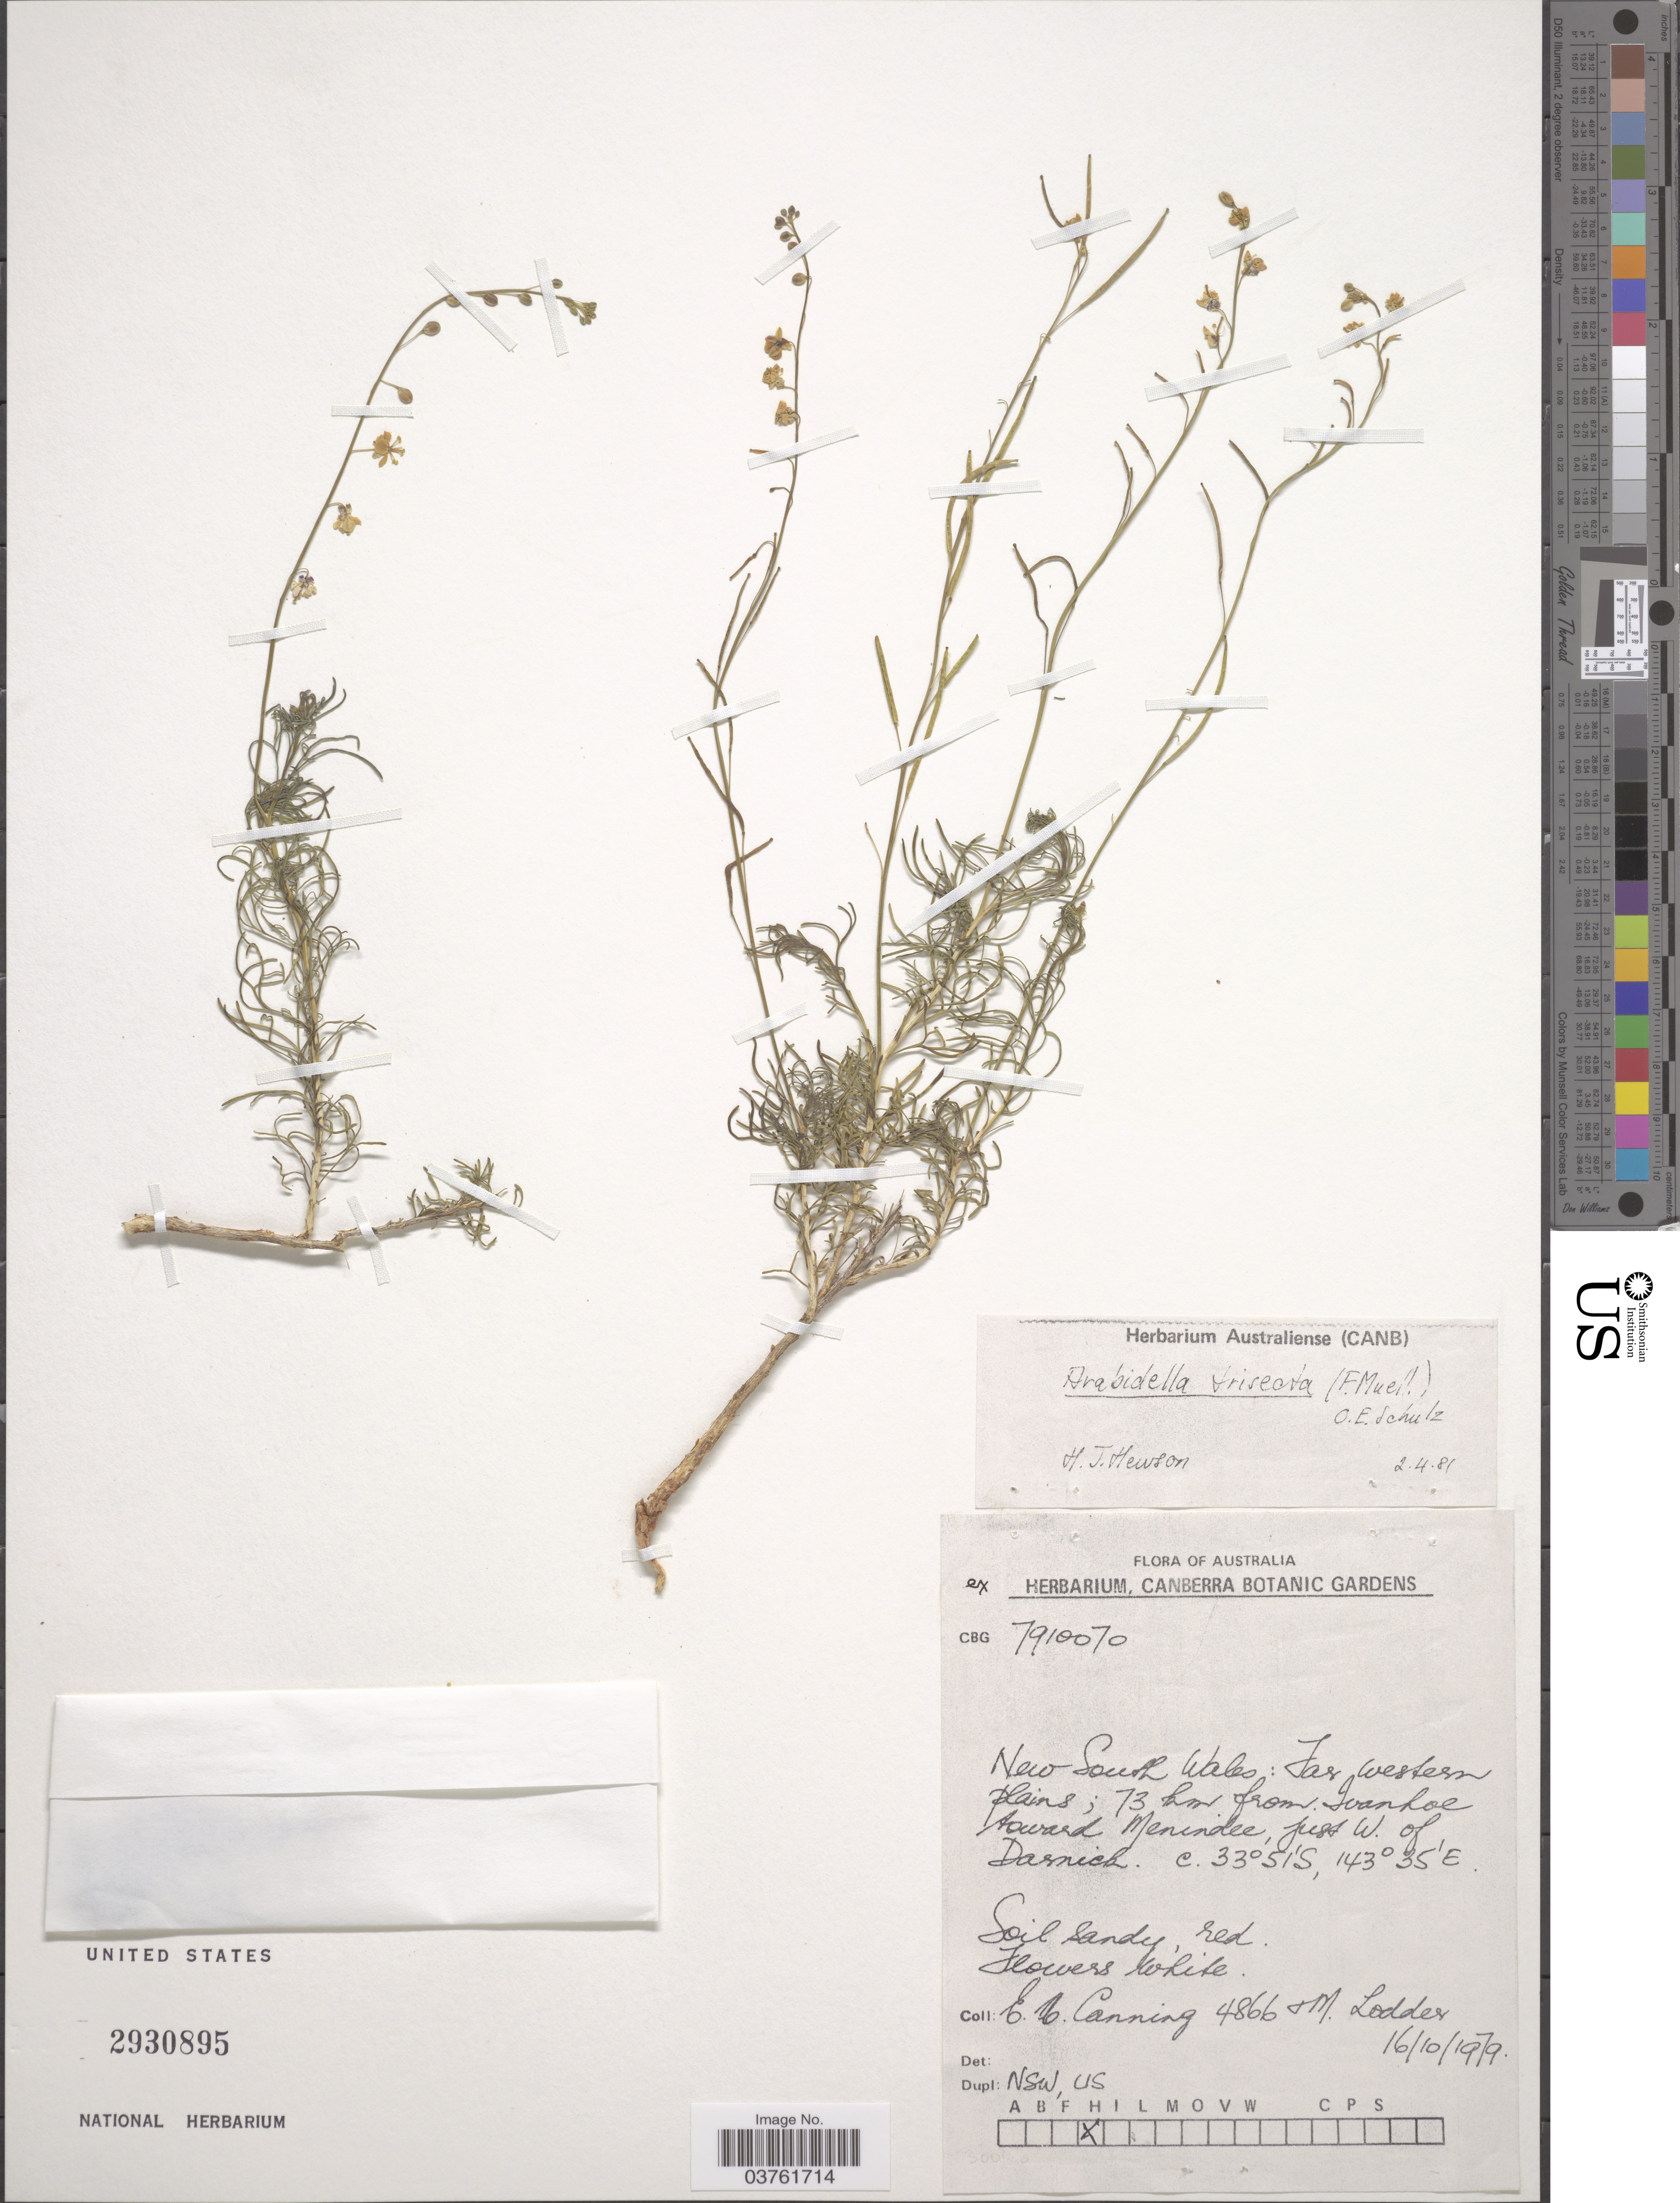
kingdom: Plantae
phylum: Tracheophyta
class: Magnoliopsida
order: Brassicales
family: Brassicaceae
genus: Arabidella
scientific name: Arabidella trisecta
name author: O.E. Schulz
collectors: E. Canning & M. Lodder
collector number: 4866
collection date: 1979-10-16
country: Australia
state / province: New South Wales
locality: Far western plains; 73 km from Ivankoe toward Menidee, just W. of Dasnick.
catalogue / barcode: US 2930895